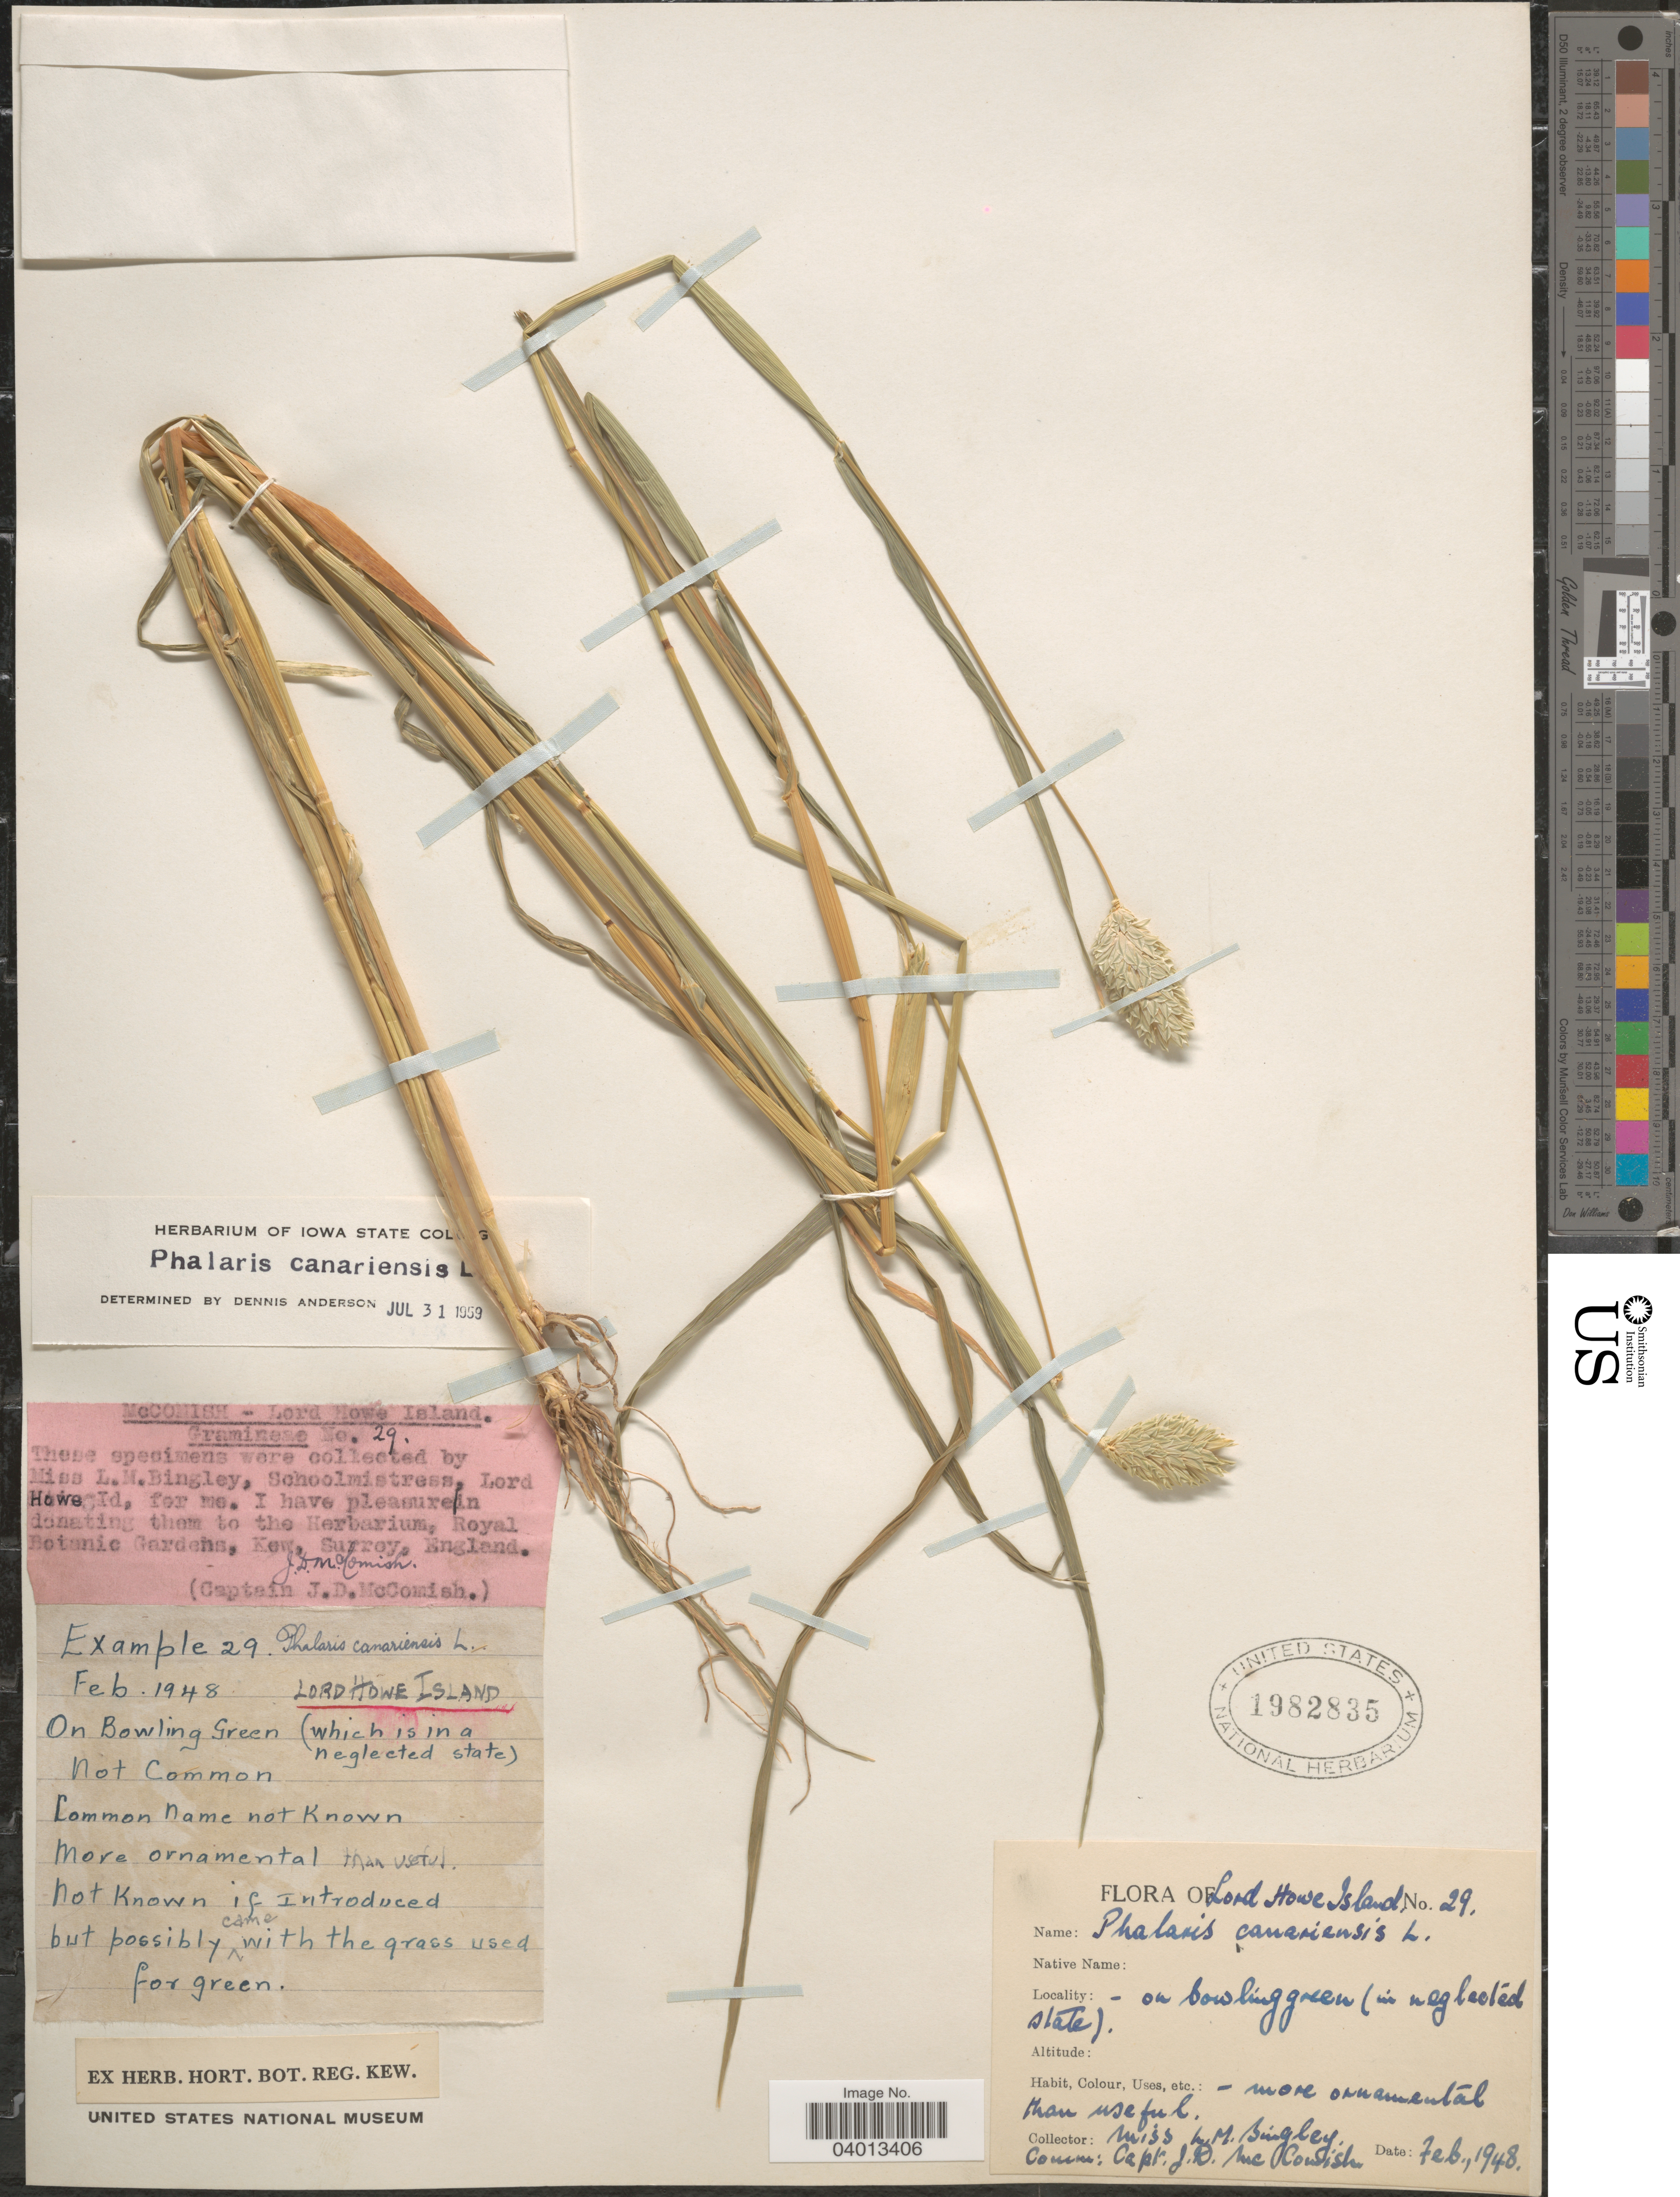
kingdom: Plantae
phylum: Tracheophyta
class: Liliopsida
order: Poales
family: Poaceae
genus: Phalaris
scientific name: Phalaris canariensis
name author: L.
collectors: L. Bingley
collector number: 29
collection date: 1948-02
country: Australia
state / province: New South Wales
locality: Lord Howe Island. On bowling green ( in neglected slate).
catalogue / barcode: US 1982835